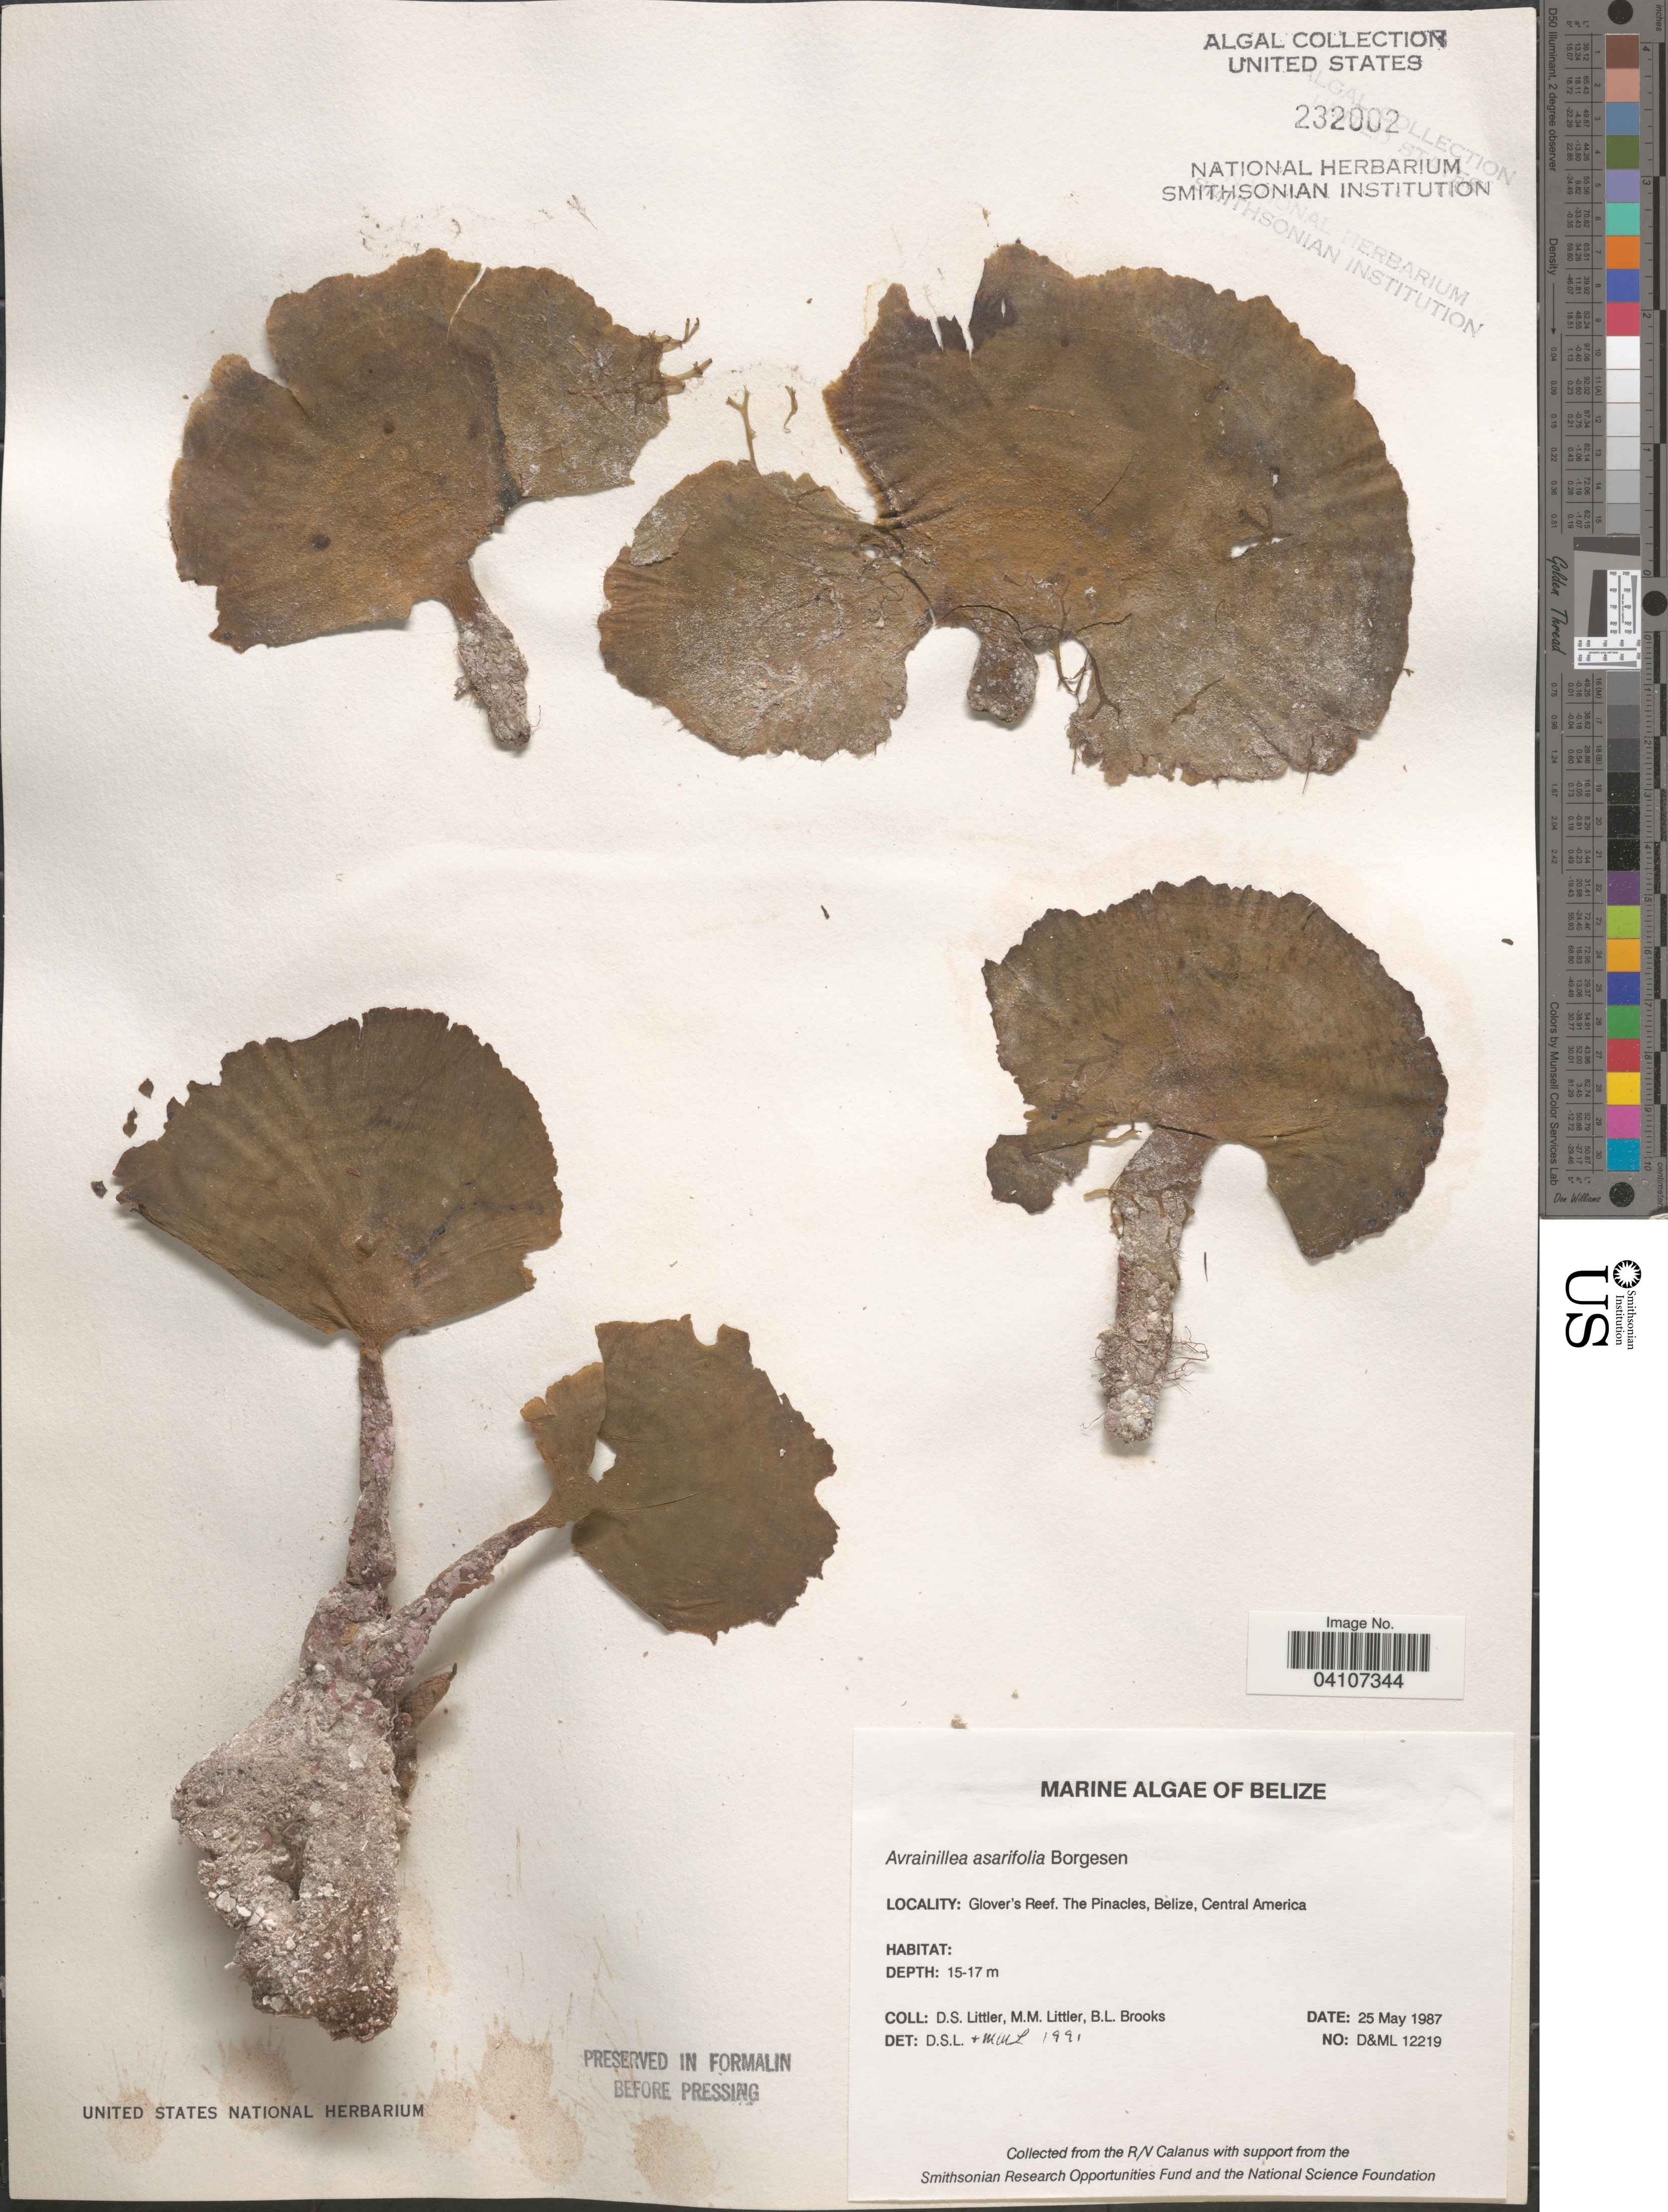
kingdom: Plantae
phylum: Chlorophyta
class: Ulvophyceae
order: Bryopsidales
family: Dichotomosiphonaceae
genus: Avrainvillea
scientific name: Avrainvillea asarifolia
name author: Børgesen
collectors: D. S. Littler & B. Brooks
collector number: D&ML 12219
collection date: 1987-05-25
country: Belize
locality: Glover's Reef. The Pinacles.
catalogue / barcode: US 232002